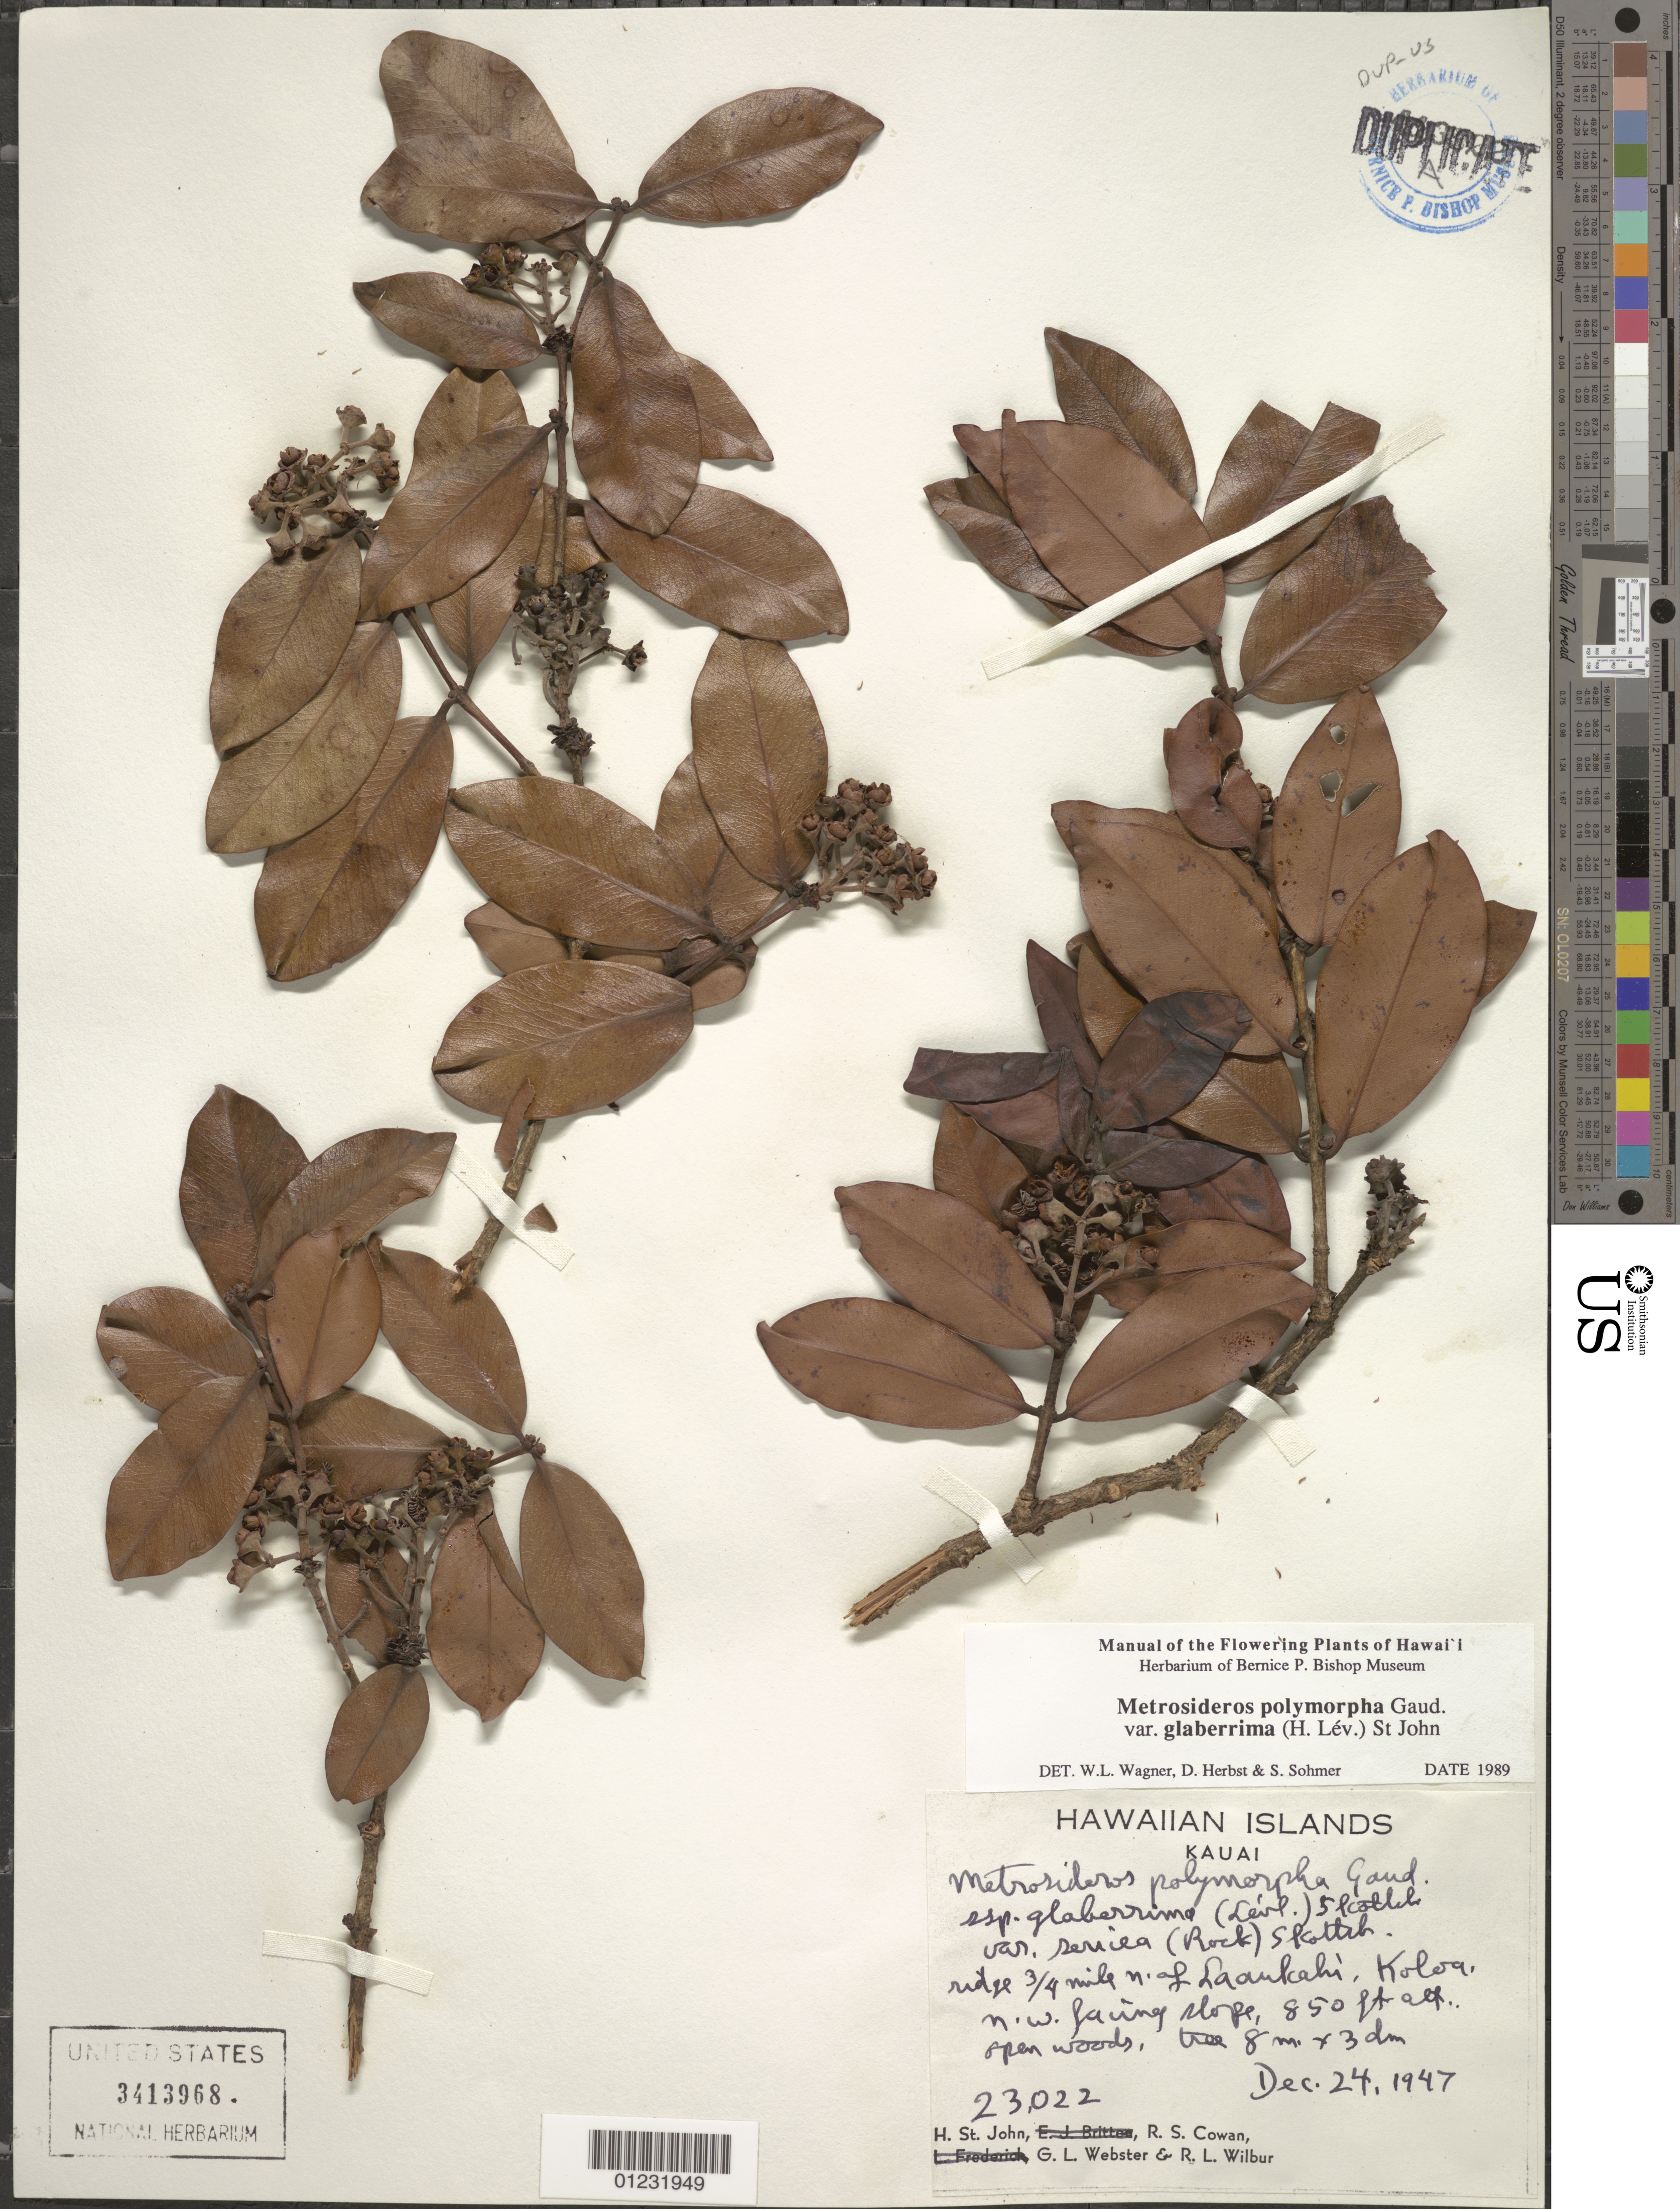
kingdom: Plantae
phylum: Tracheophyta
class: Magnoliopsida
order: Myrtales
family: Myrtaceae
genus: Metrosideros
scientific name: Metrosideros polymorpha var. glaberrima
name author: (H. Lév.) H. St. John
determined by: Wagner, W. L.; Herbst, D. R.; Sohmer, S. H.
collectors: H. St. John et al.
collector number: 23022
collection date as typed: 24 Dec 1947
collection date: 1947-12-24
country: United States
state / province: Hawaii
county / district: Kauai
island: Kaua'i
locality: Ridge 3/4 mile n of Laaukahi, Koloa, wooded nw facing slope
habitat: Open woods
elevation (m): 259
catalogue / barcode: US 3413968